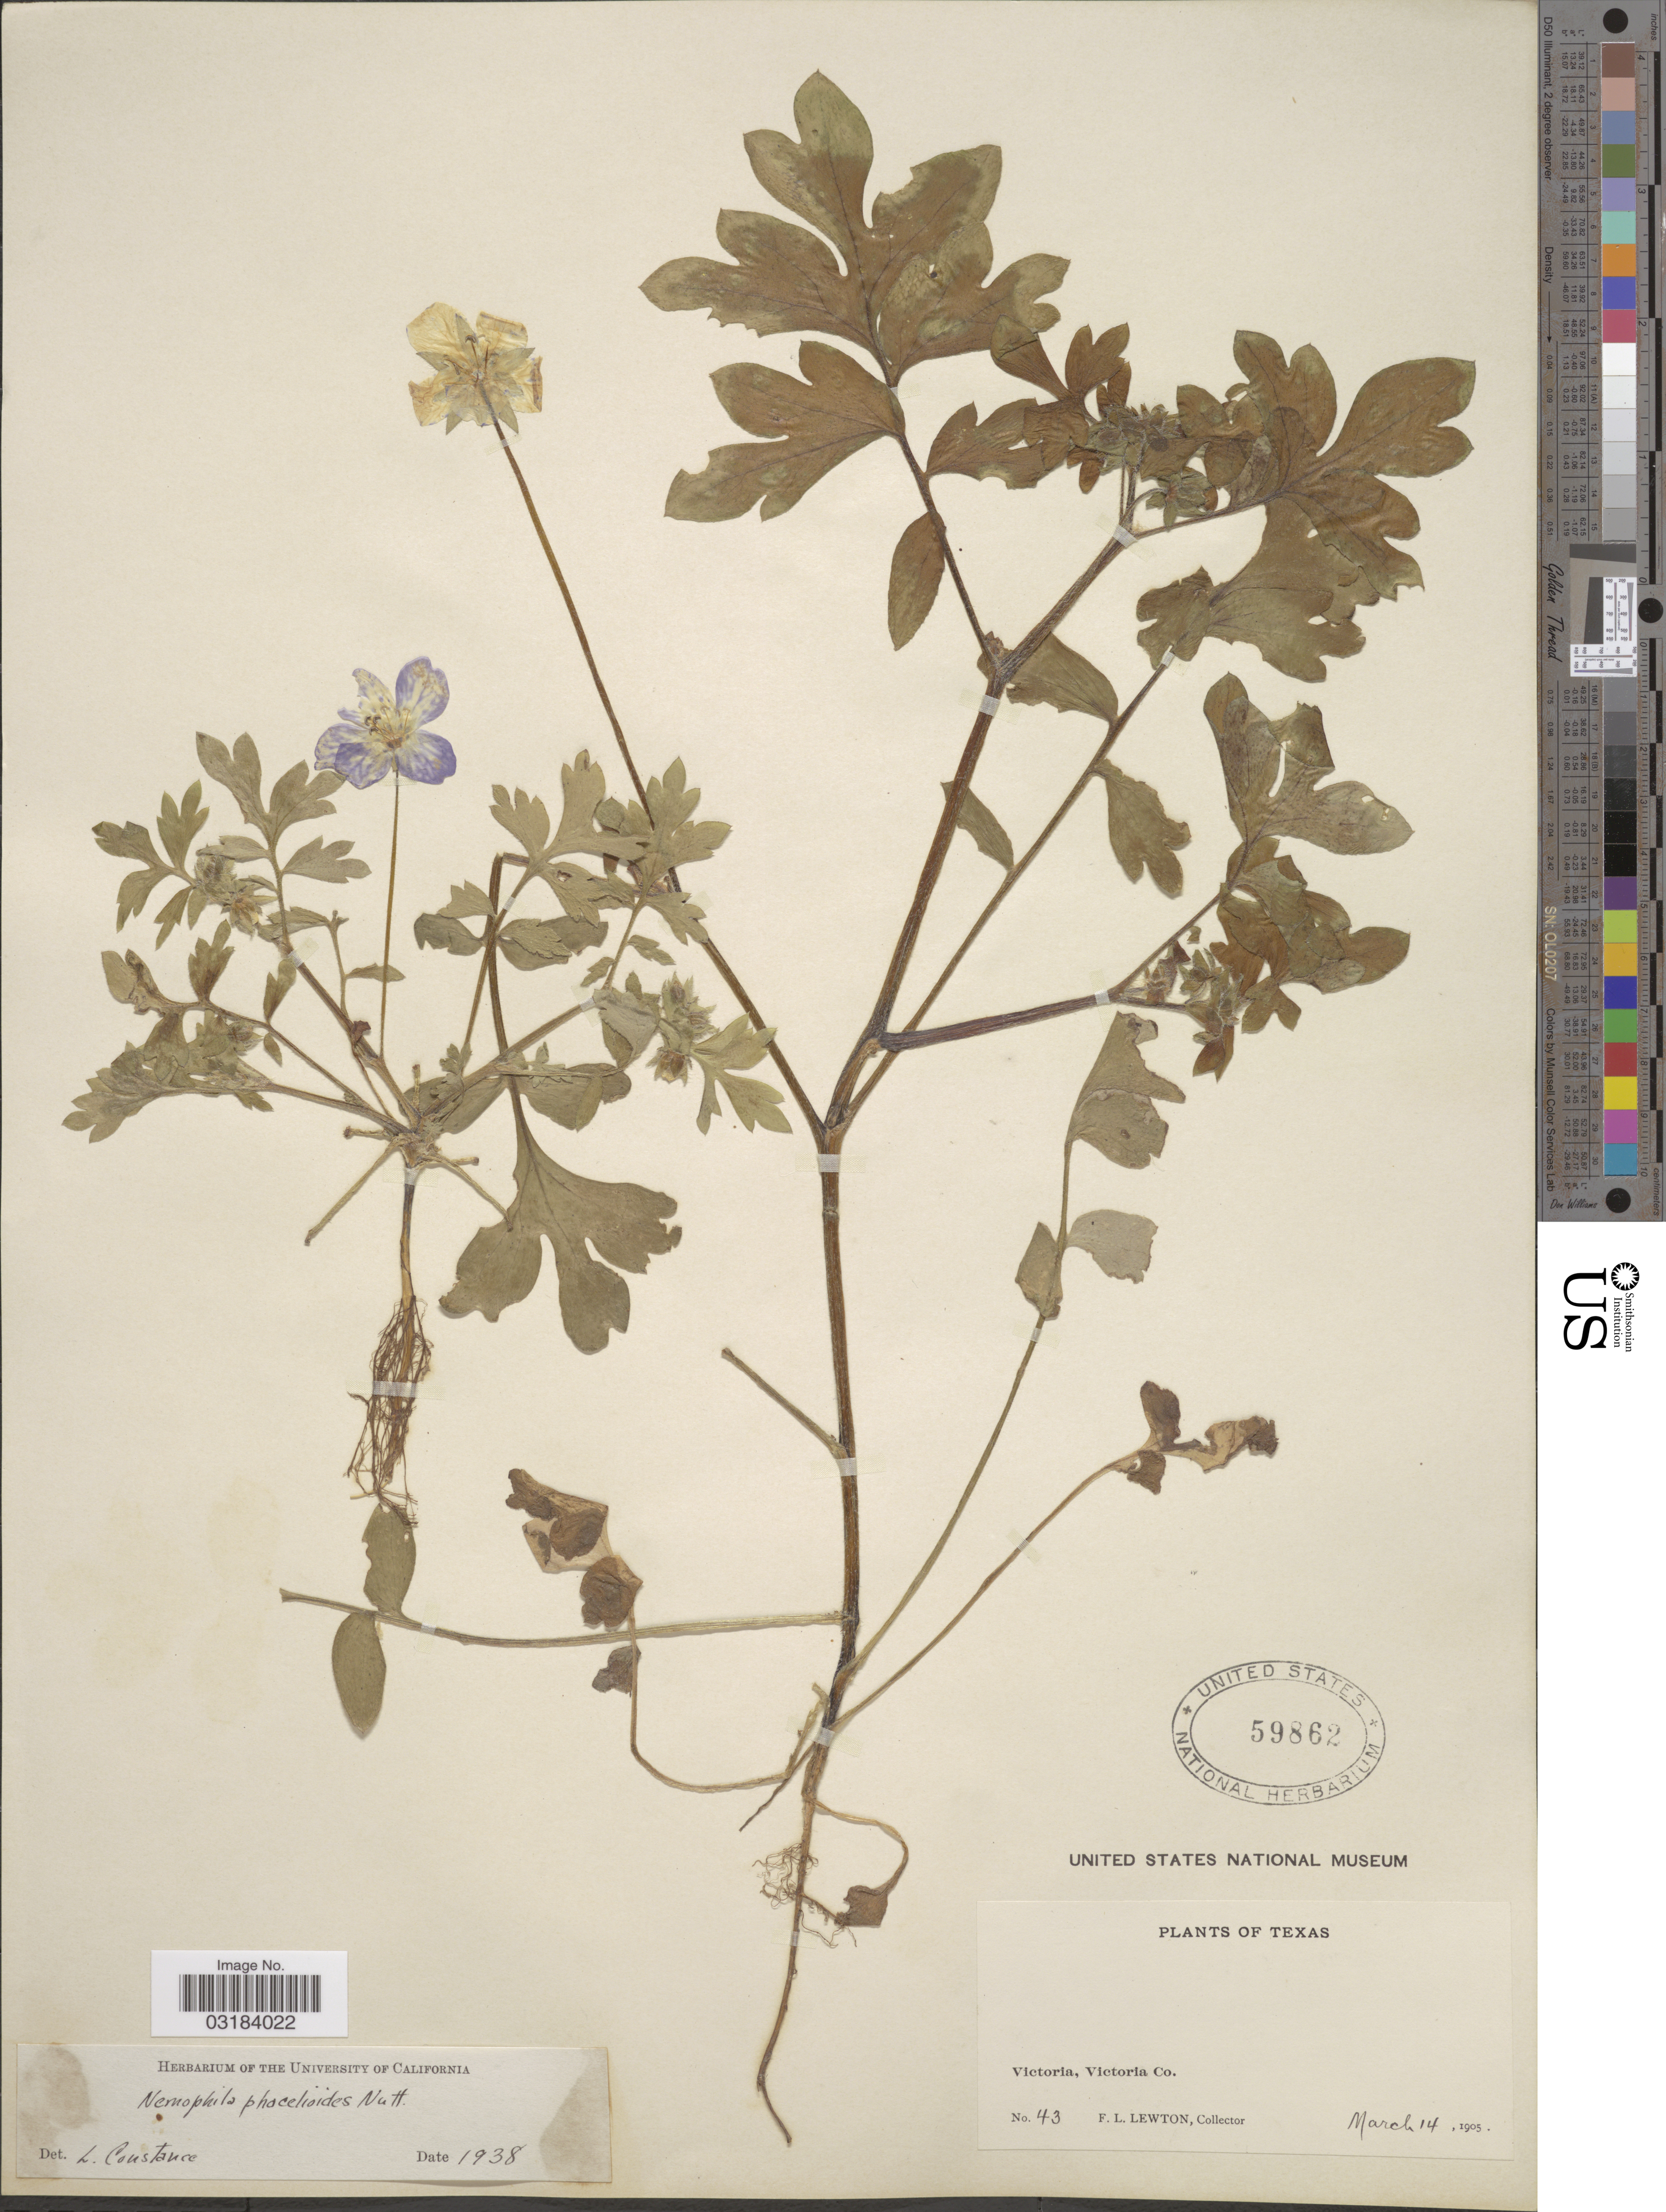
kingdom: Plantae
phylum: Tracheophyta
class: Magnoliopsida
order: Boraginales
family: Hydrophyllaceae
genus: Nemophila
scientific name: Nemophila phacelioides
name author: W.P.C. Barton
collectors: F. L. Lewton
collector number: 43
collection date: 1905-03-14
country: United States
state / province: Texas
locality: Victoria, Victoria Co.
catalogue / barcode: US 59862